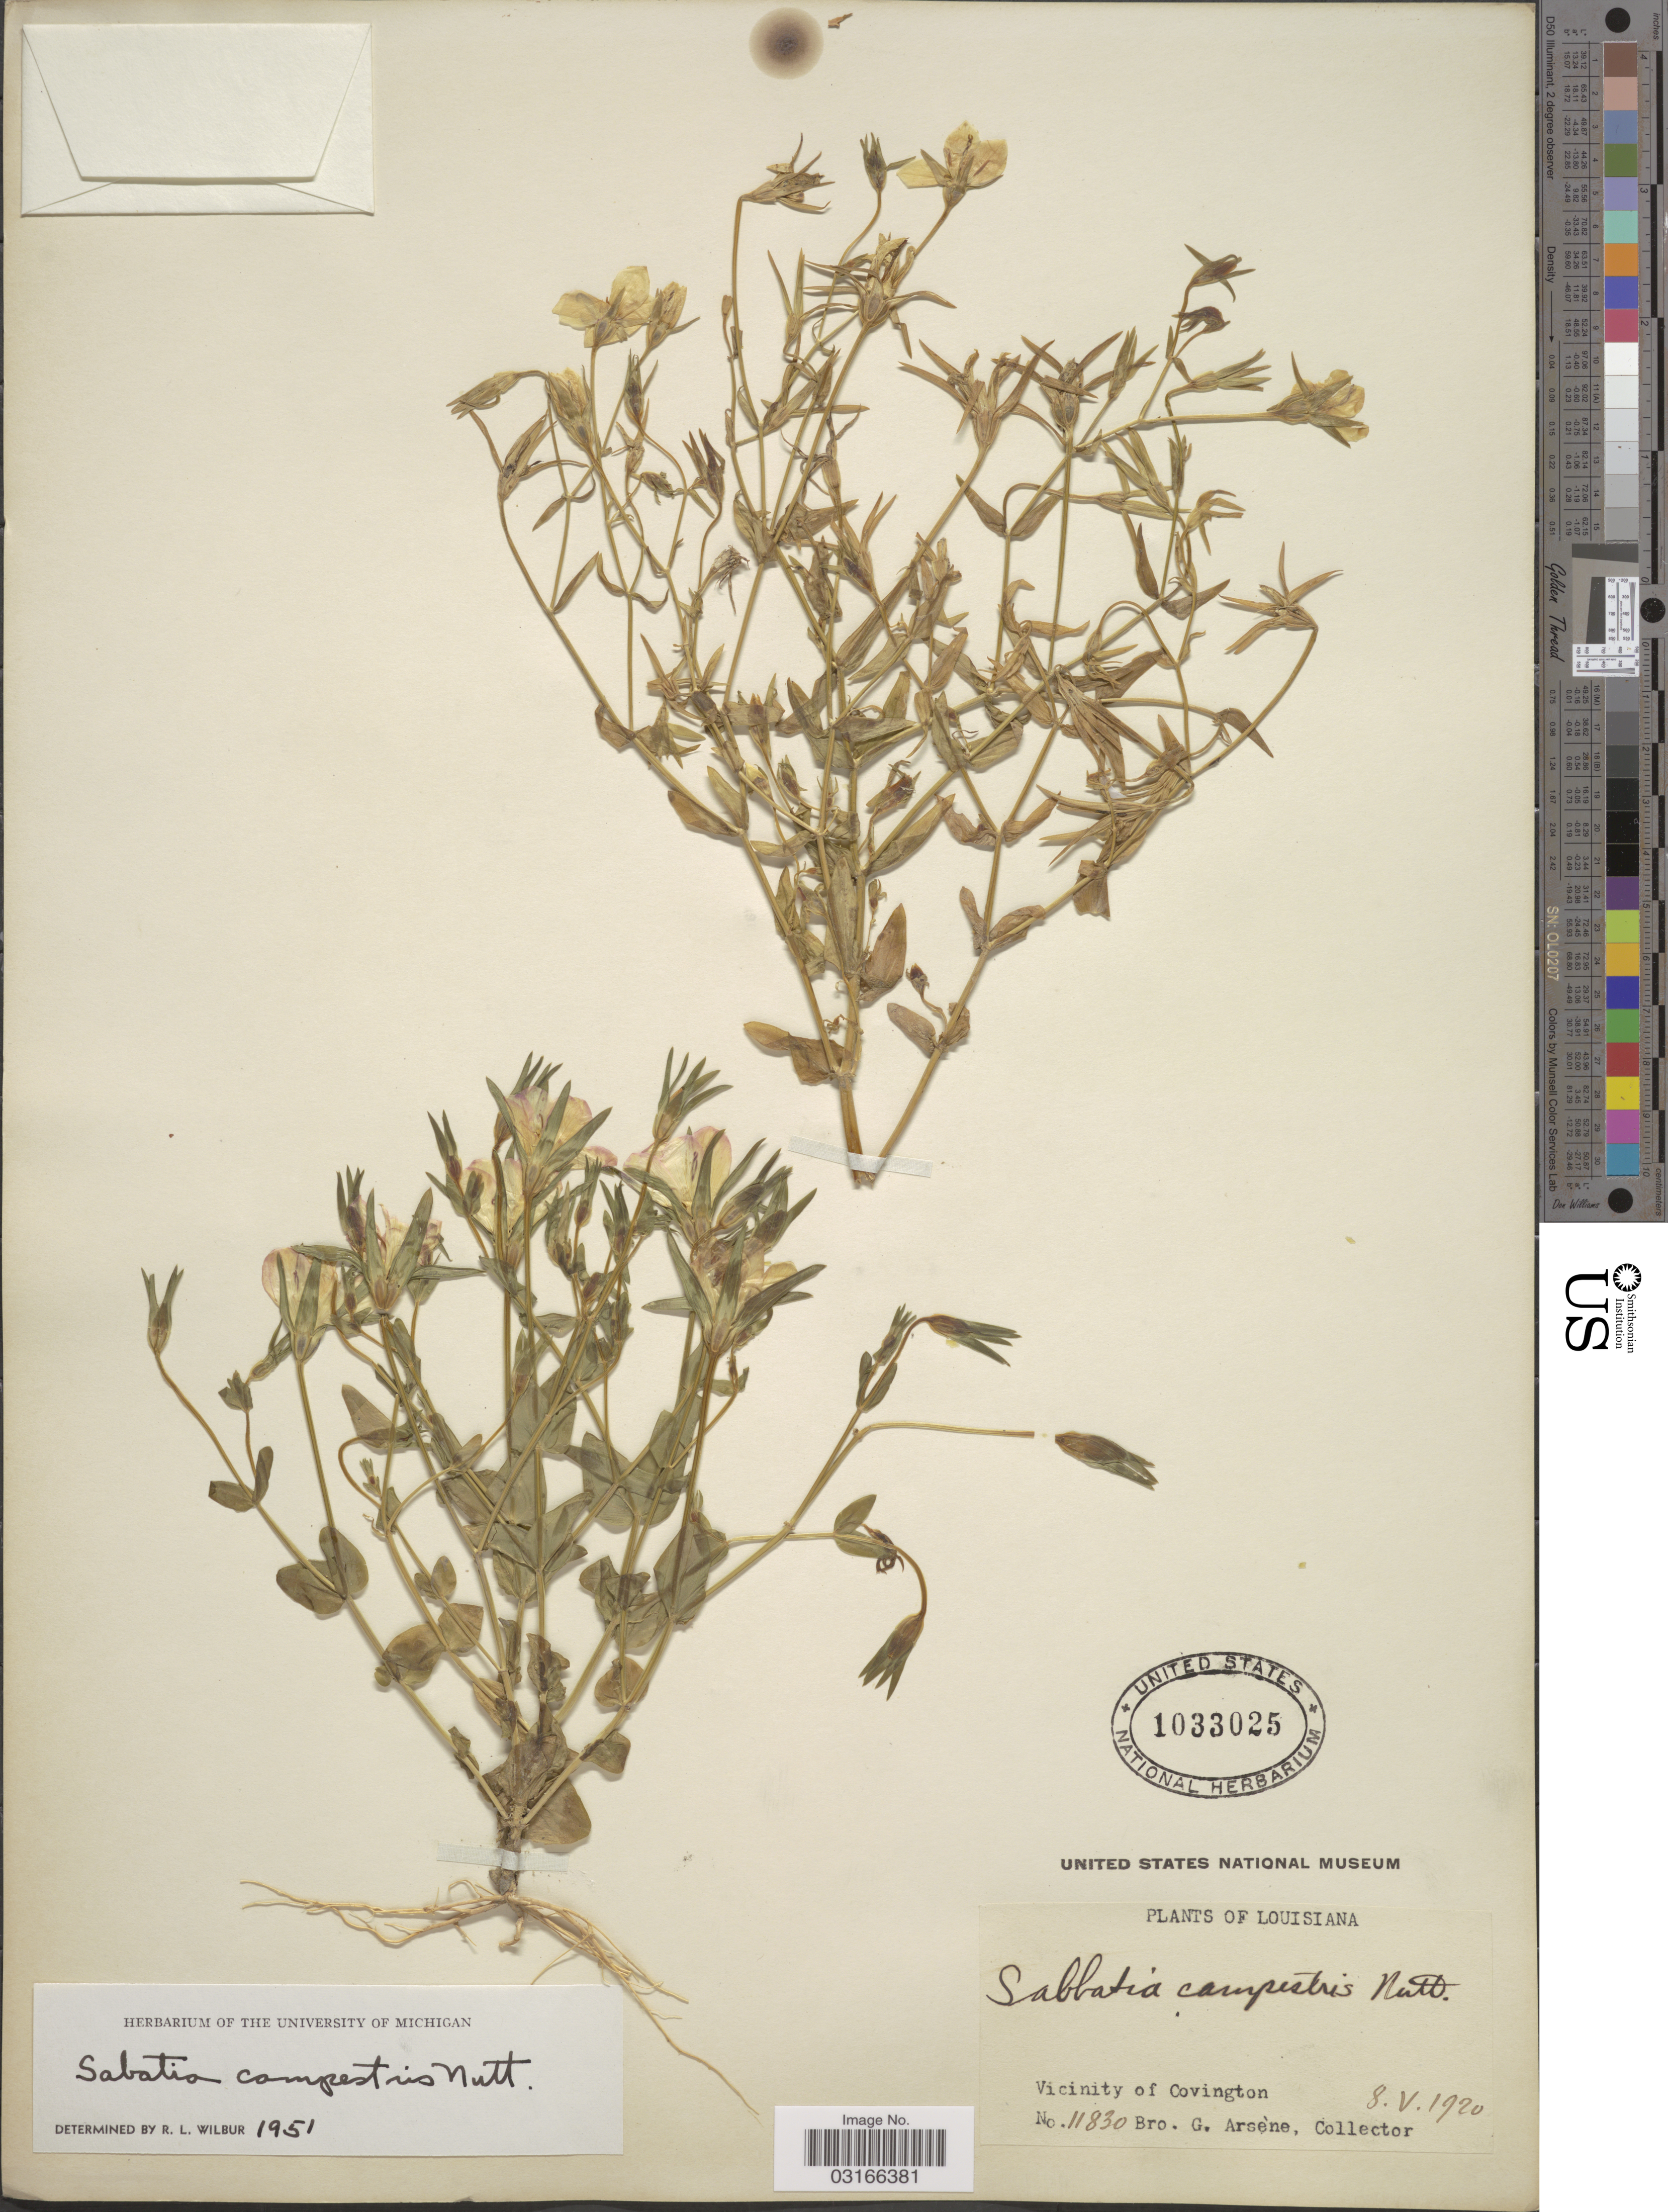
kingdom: Plantae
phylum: Tracheophyta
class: Magnoliopsida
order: Gentianales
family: Gentianaceae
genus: Sabatia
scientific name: Sabatia campestris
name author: Nutt.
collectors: Bro. G. Arsène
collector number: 11830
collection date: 1920-05-08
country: United States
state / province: Louisiana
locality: Vicinity of Covington.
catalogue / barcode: US 1033025